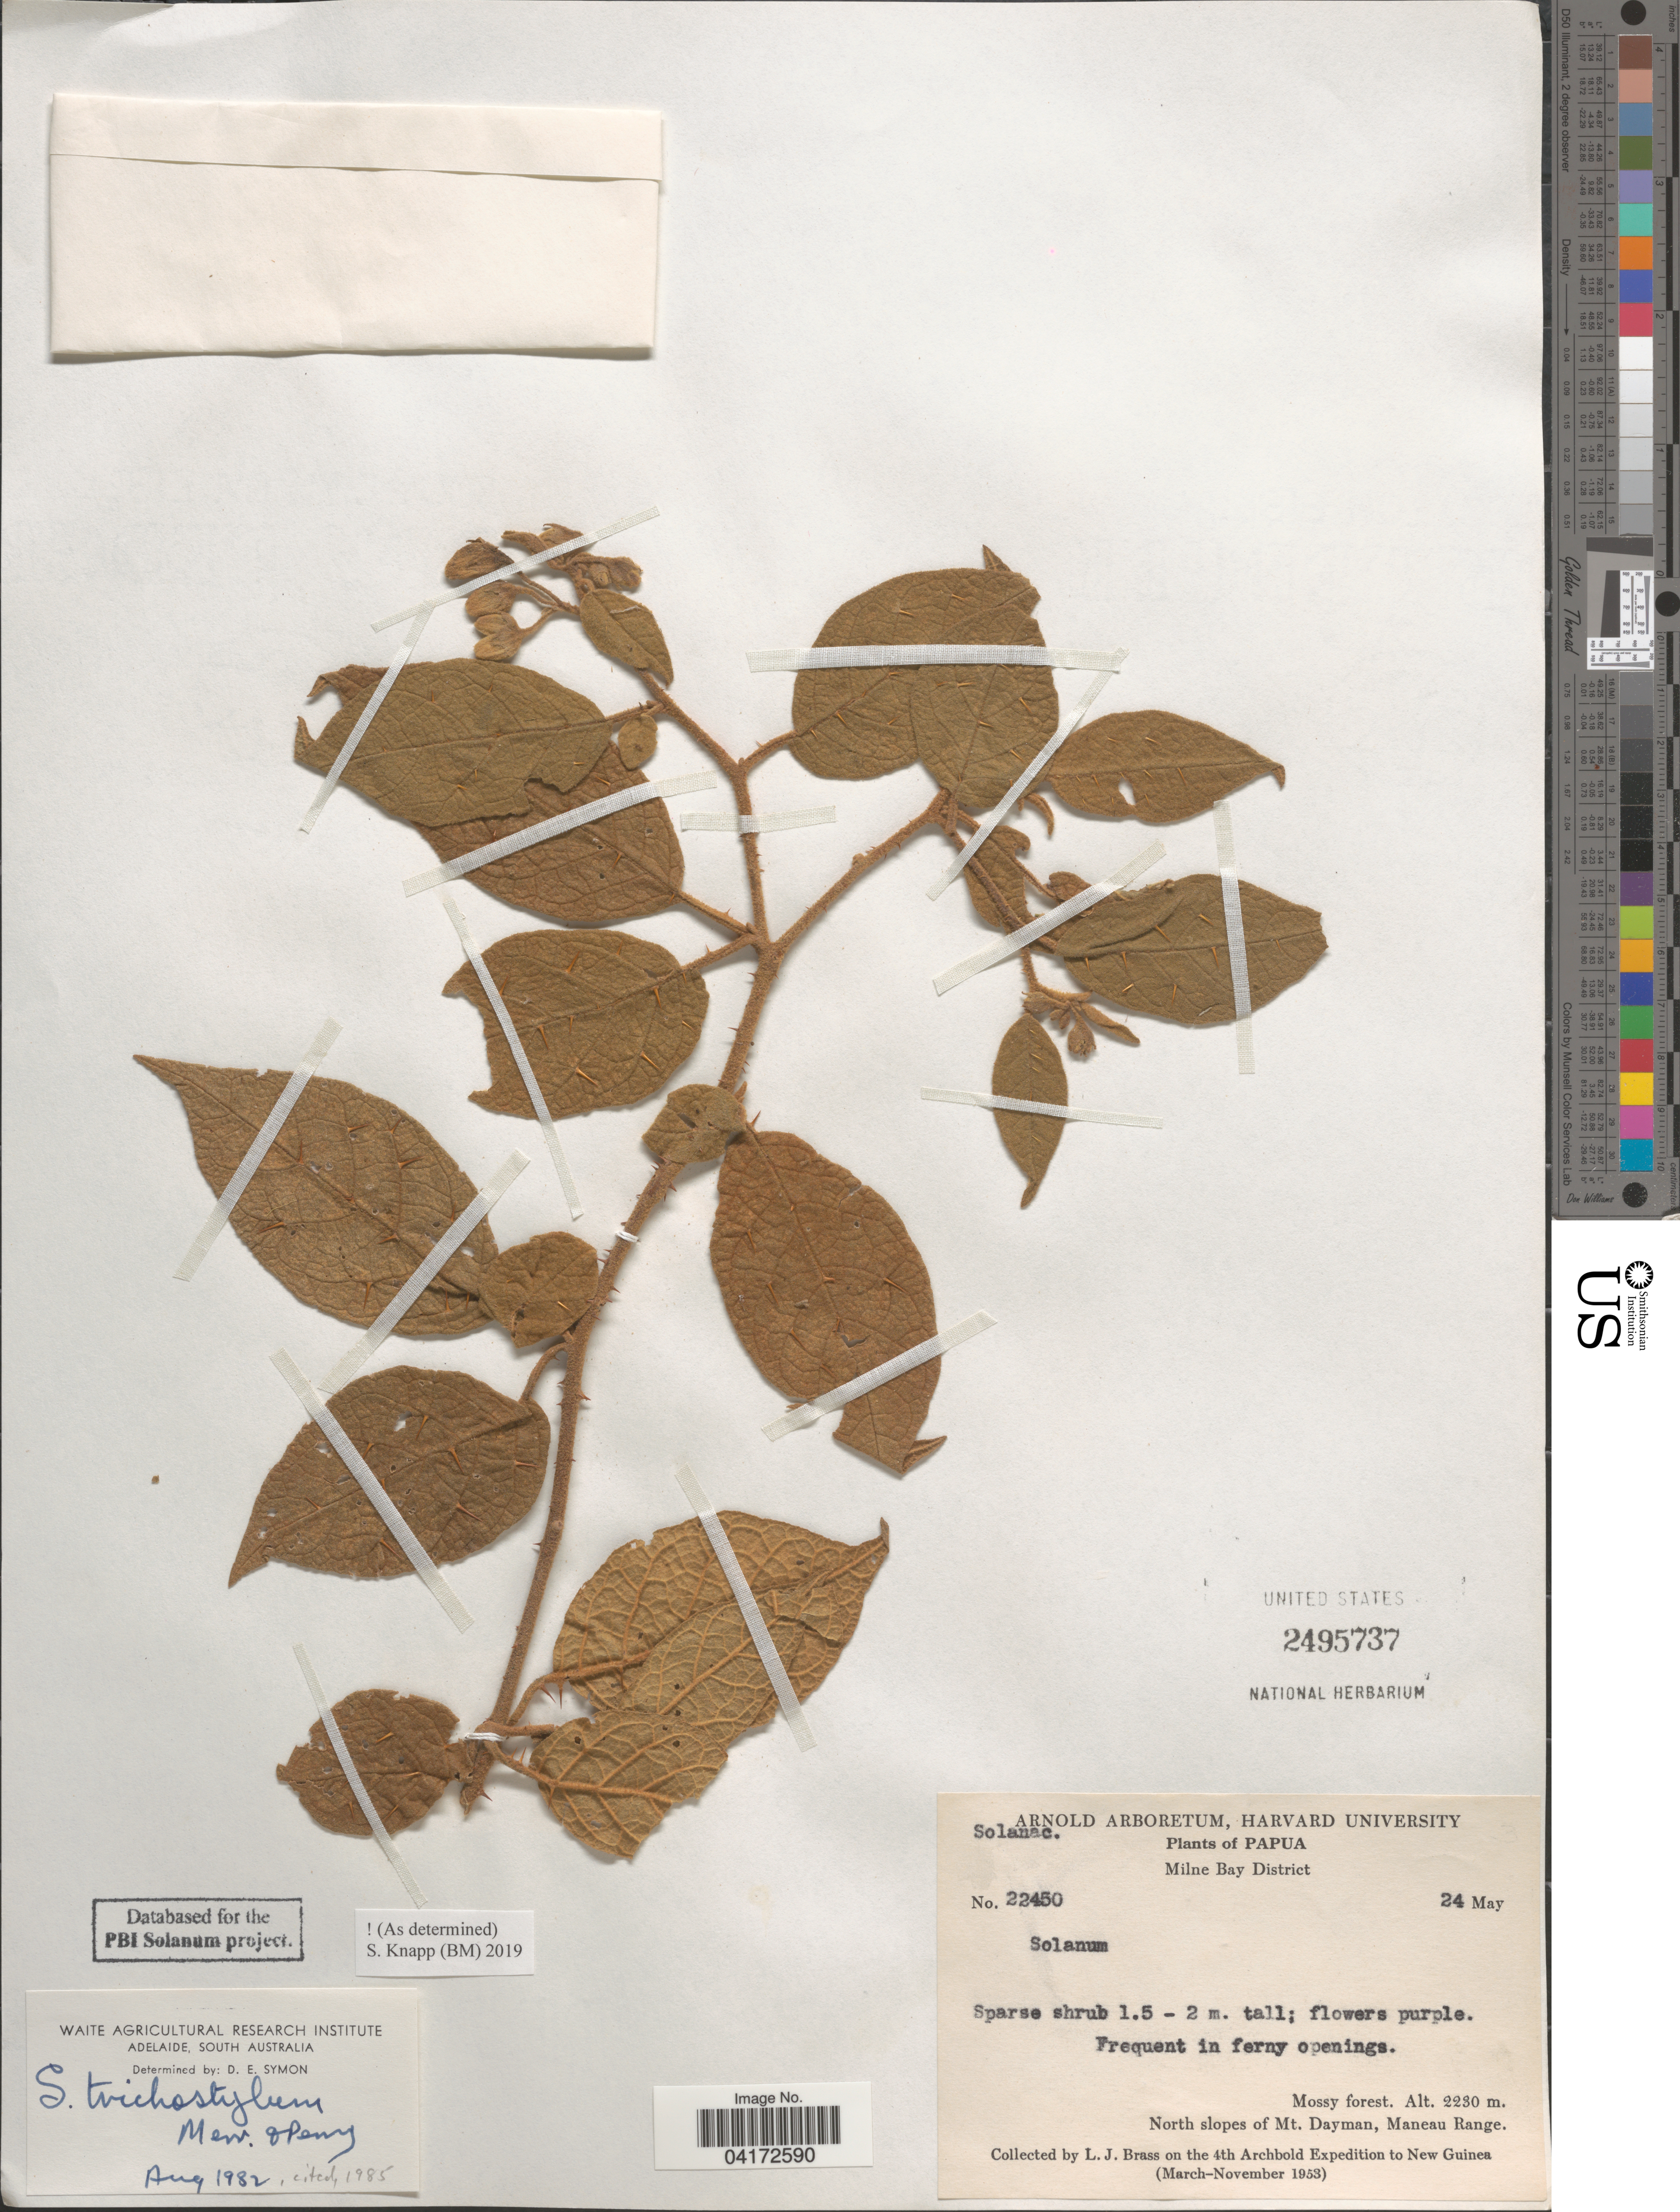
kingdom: Plantae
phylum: Tracheophyta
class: Magnoliopsida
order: Solanales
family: Solanaceae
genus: Solanum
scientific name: Solanum trichostylum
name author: Merr. & L.M. Perry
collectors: L. J. Brass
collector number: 22450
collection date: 1953-05-24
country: Papua New Guinea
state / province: Milne Bay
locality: Papua. Milne Bay District. North slopes of Mt. Dayman, Maneau Range. 4th Archbold Expedition to New Guinea (March-November 1953).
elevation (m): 2230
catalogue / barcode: US 2495737